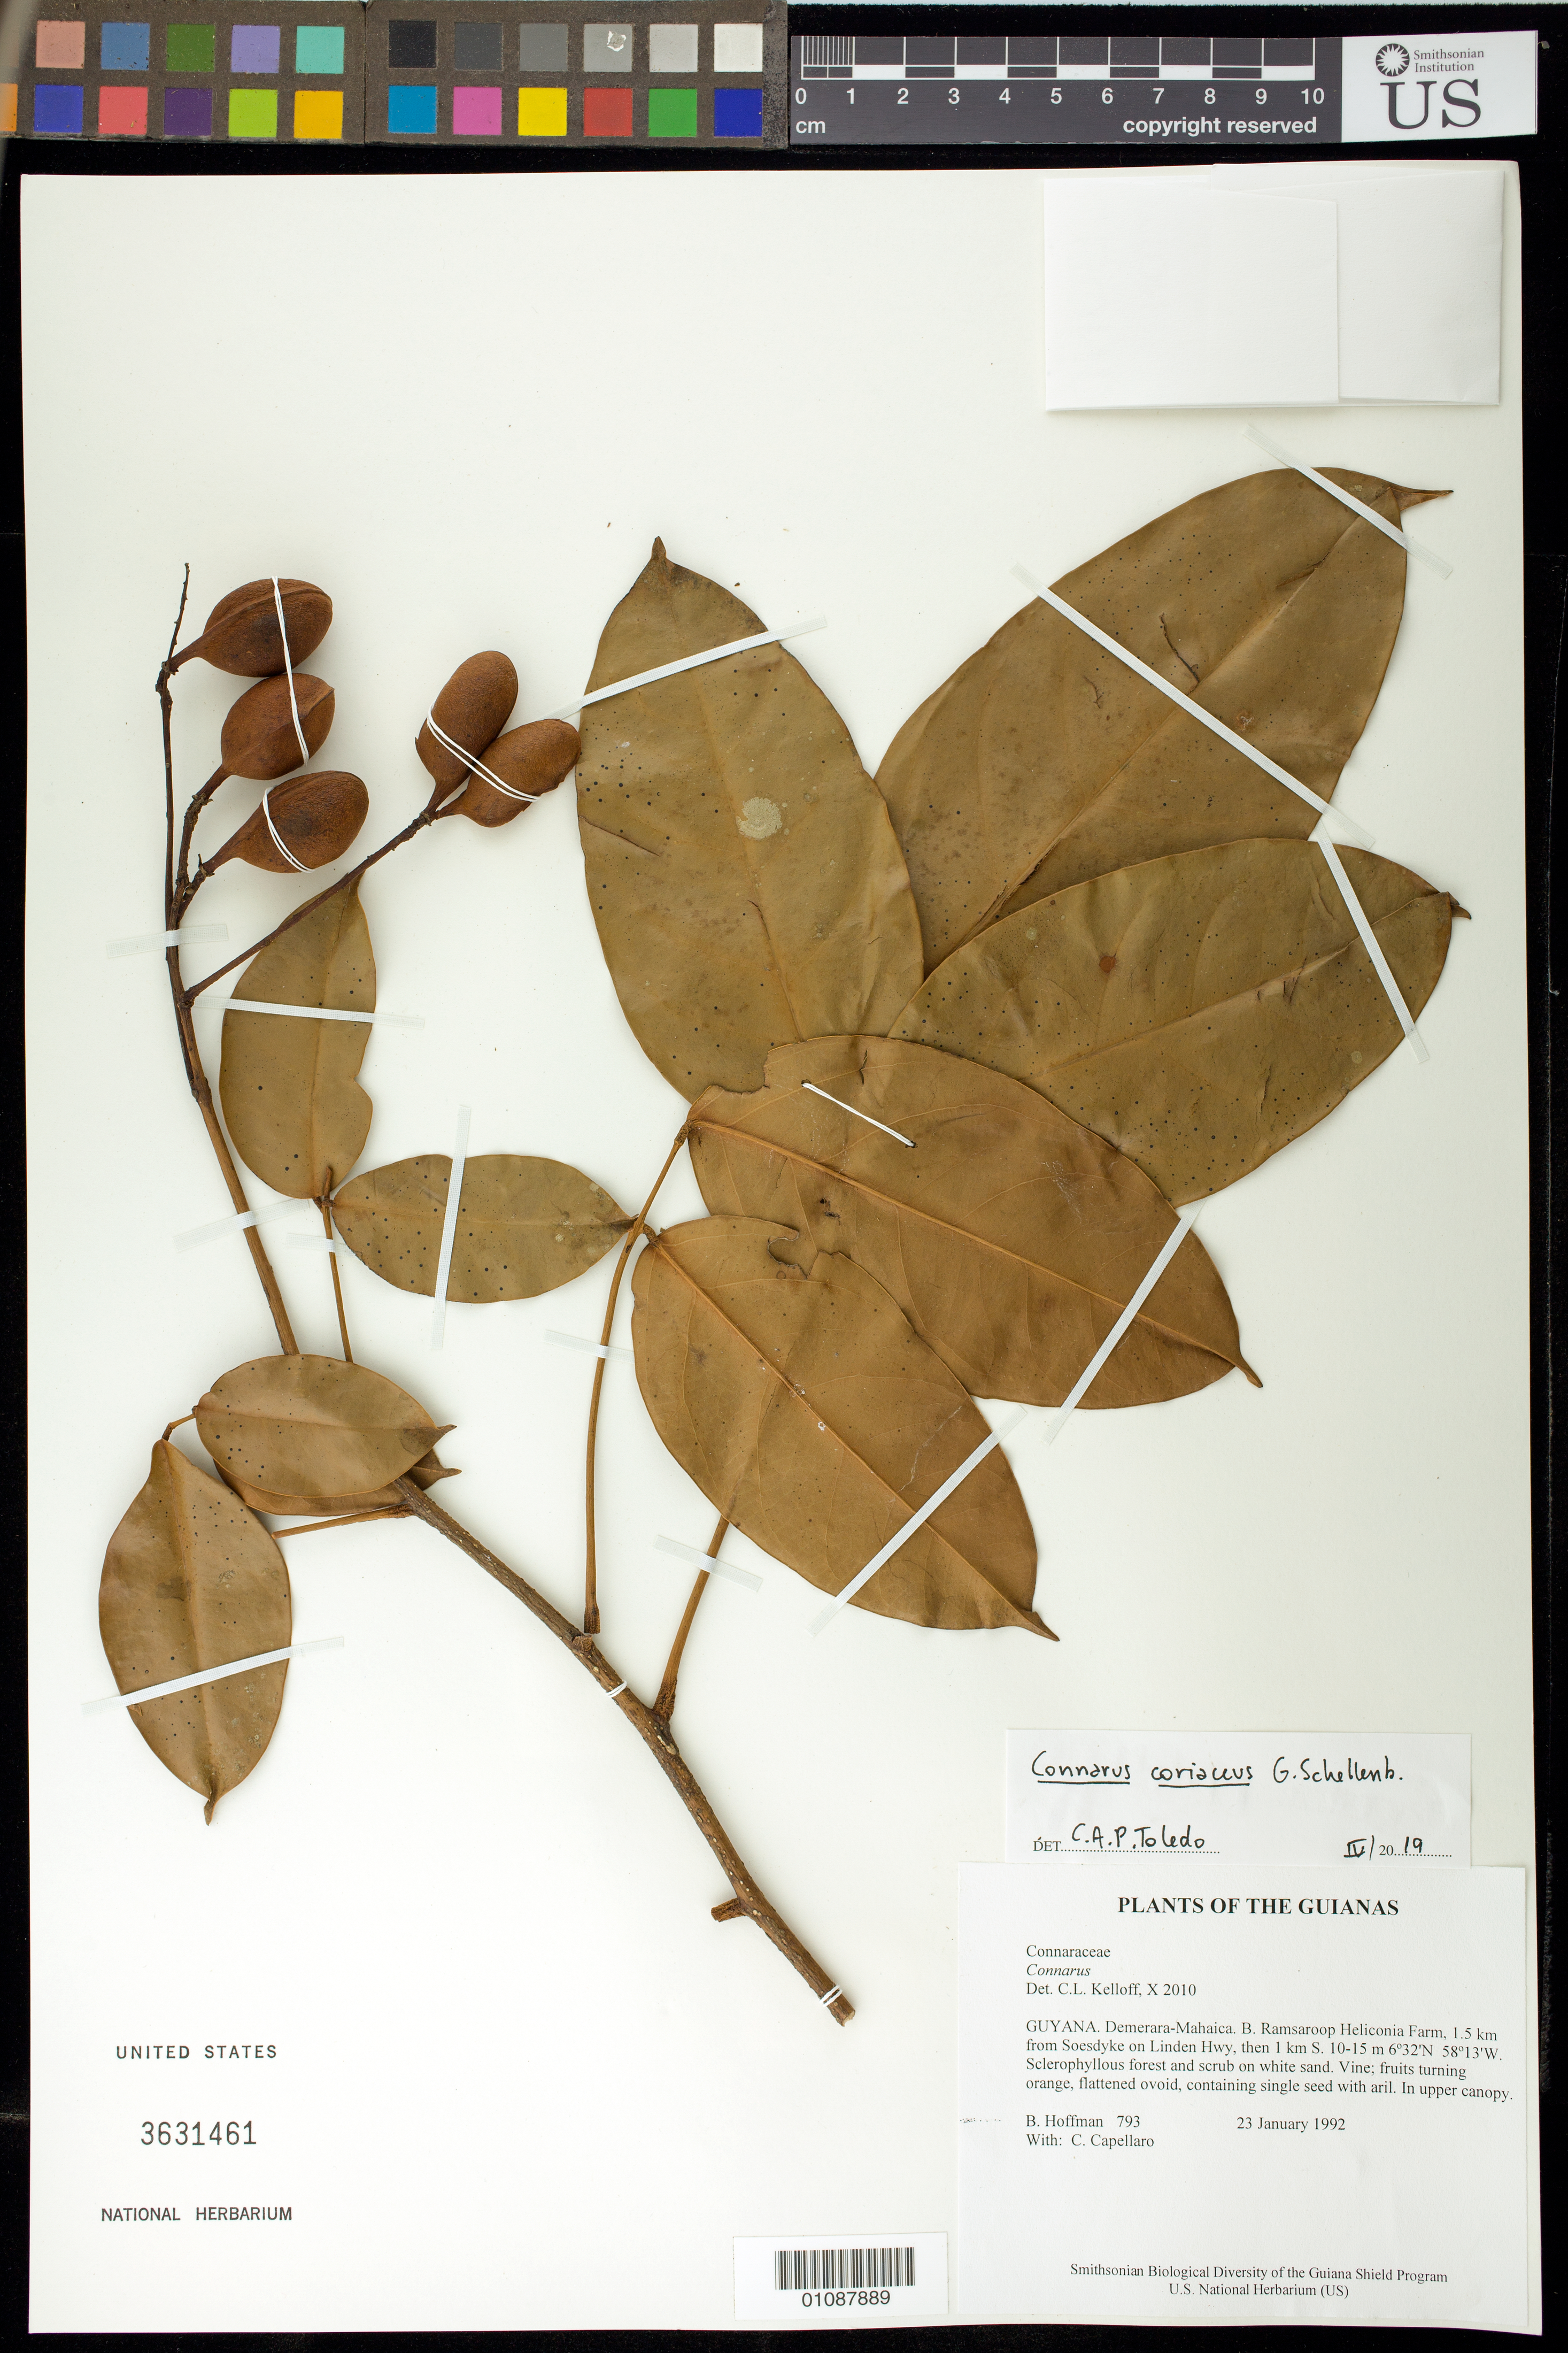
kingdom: Plantae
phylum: Tracheophyta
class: Magnoliopsida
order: Oxalidales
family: Connaraceae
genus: Connarus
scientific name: Connarus coriaceus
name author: G. Schellenb.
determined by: Toledo, Cassio Augusto Patrocinio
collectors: B. Hoffman & C. Capellaro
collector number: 793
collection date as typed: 23 January 1992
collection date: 1992-01-23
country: Guyana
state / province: Demerara-Mahaica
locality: B. Ramsaroop Heliconia Farm, 1.5 km from Soesdyke on Linden Hwy, then 1 km S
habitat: Sclerophyllous forest and scrub on white sand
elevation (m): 10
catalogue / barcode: US 3631461